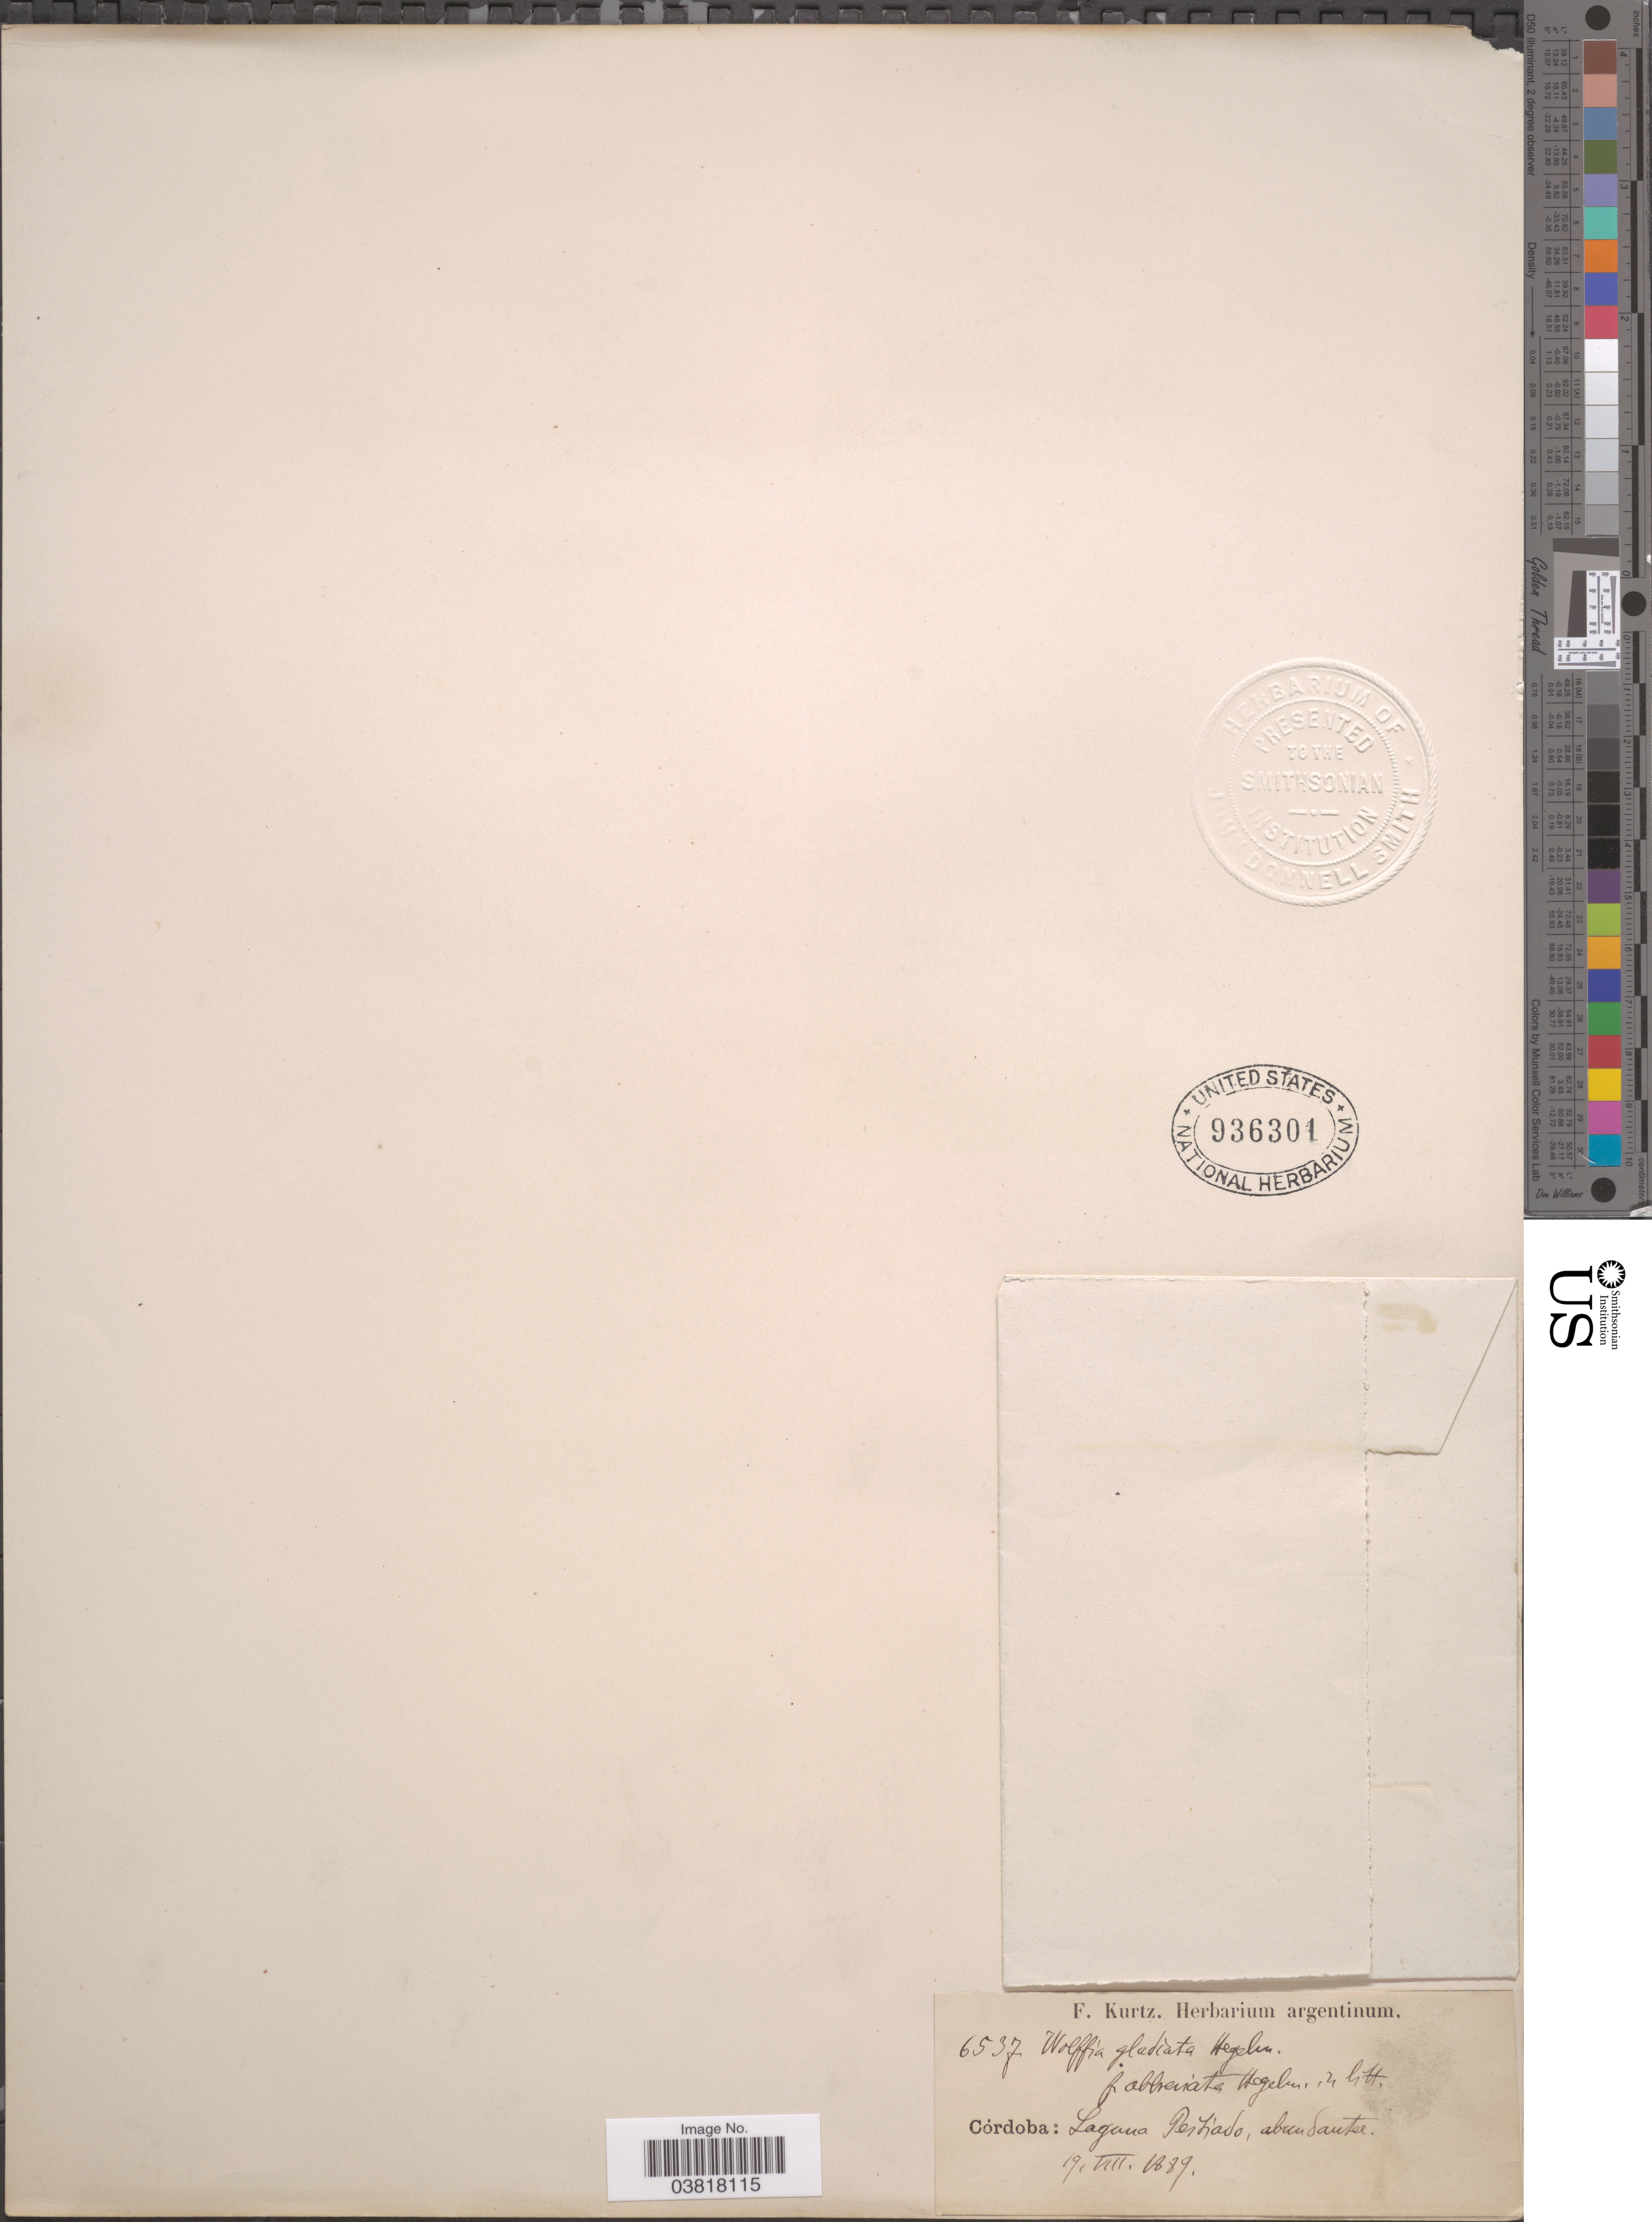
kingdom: Plantae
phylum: Tracheophyta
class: Liliopsida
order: Alismatales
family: Araceae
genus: Wolffia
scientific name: Wolffia gladiata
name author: Hegelm.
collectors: F. Kurtz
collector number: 6537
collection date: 1889-08-19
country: Argentina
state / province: Cordoba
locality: Laguna Peitiado.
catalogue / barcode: US 936301